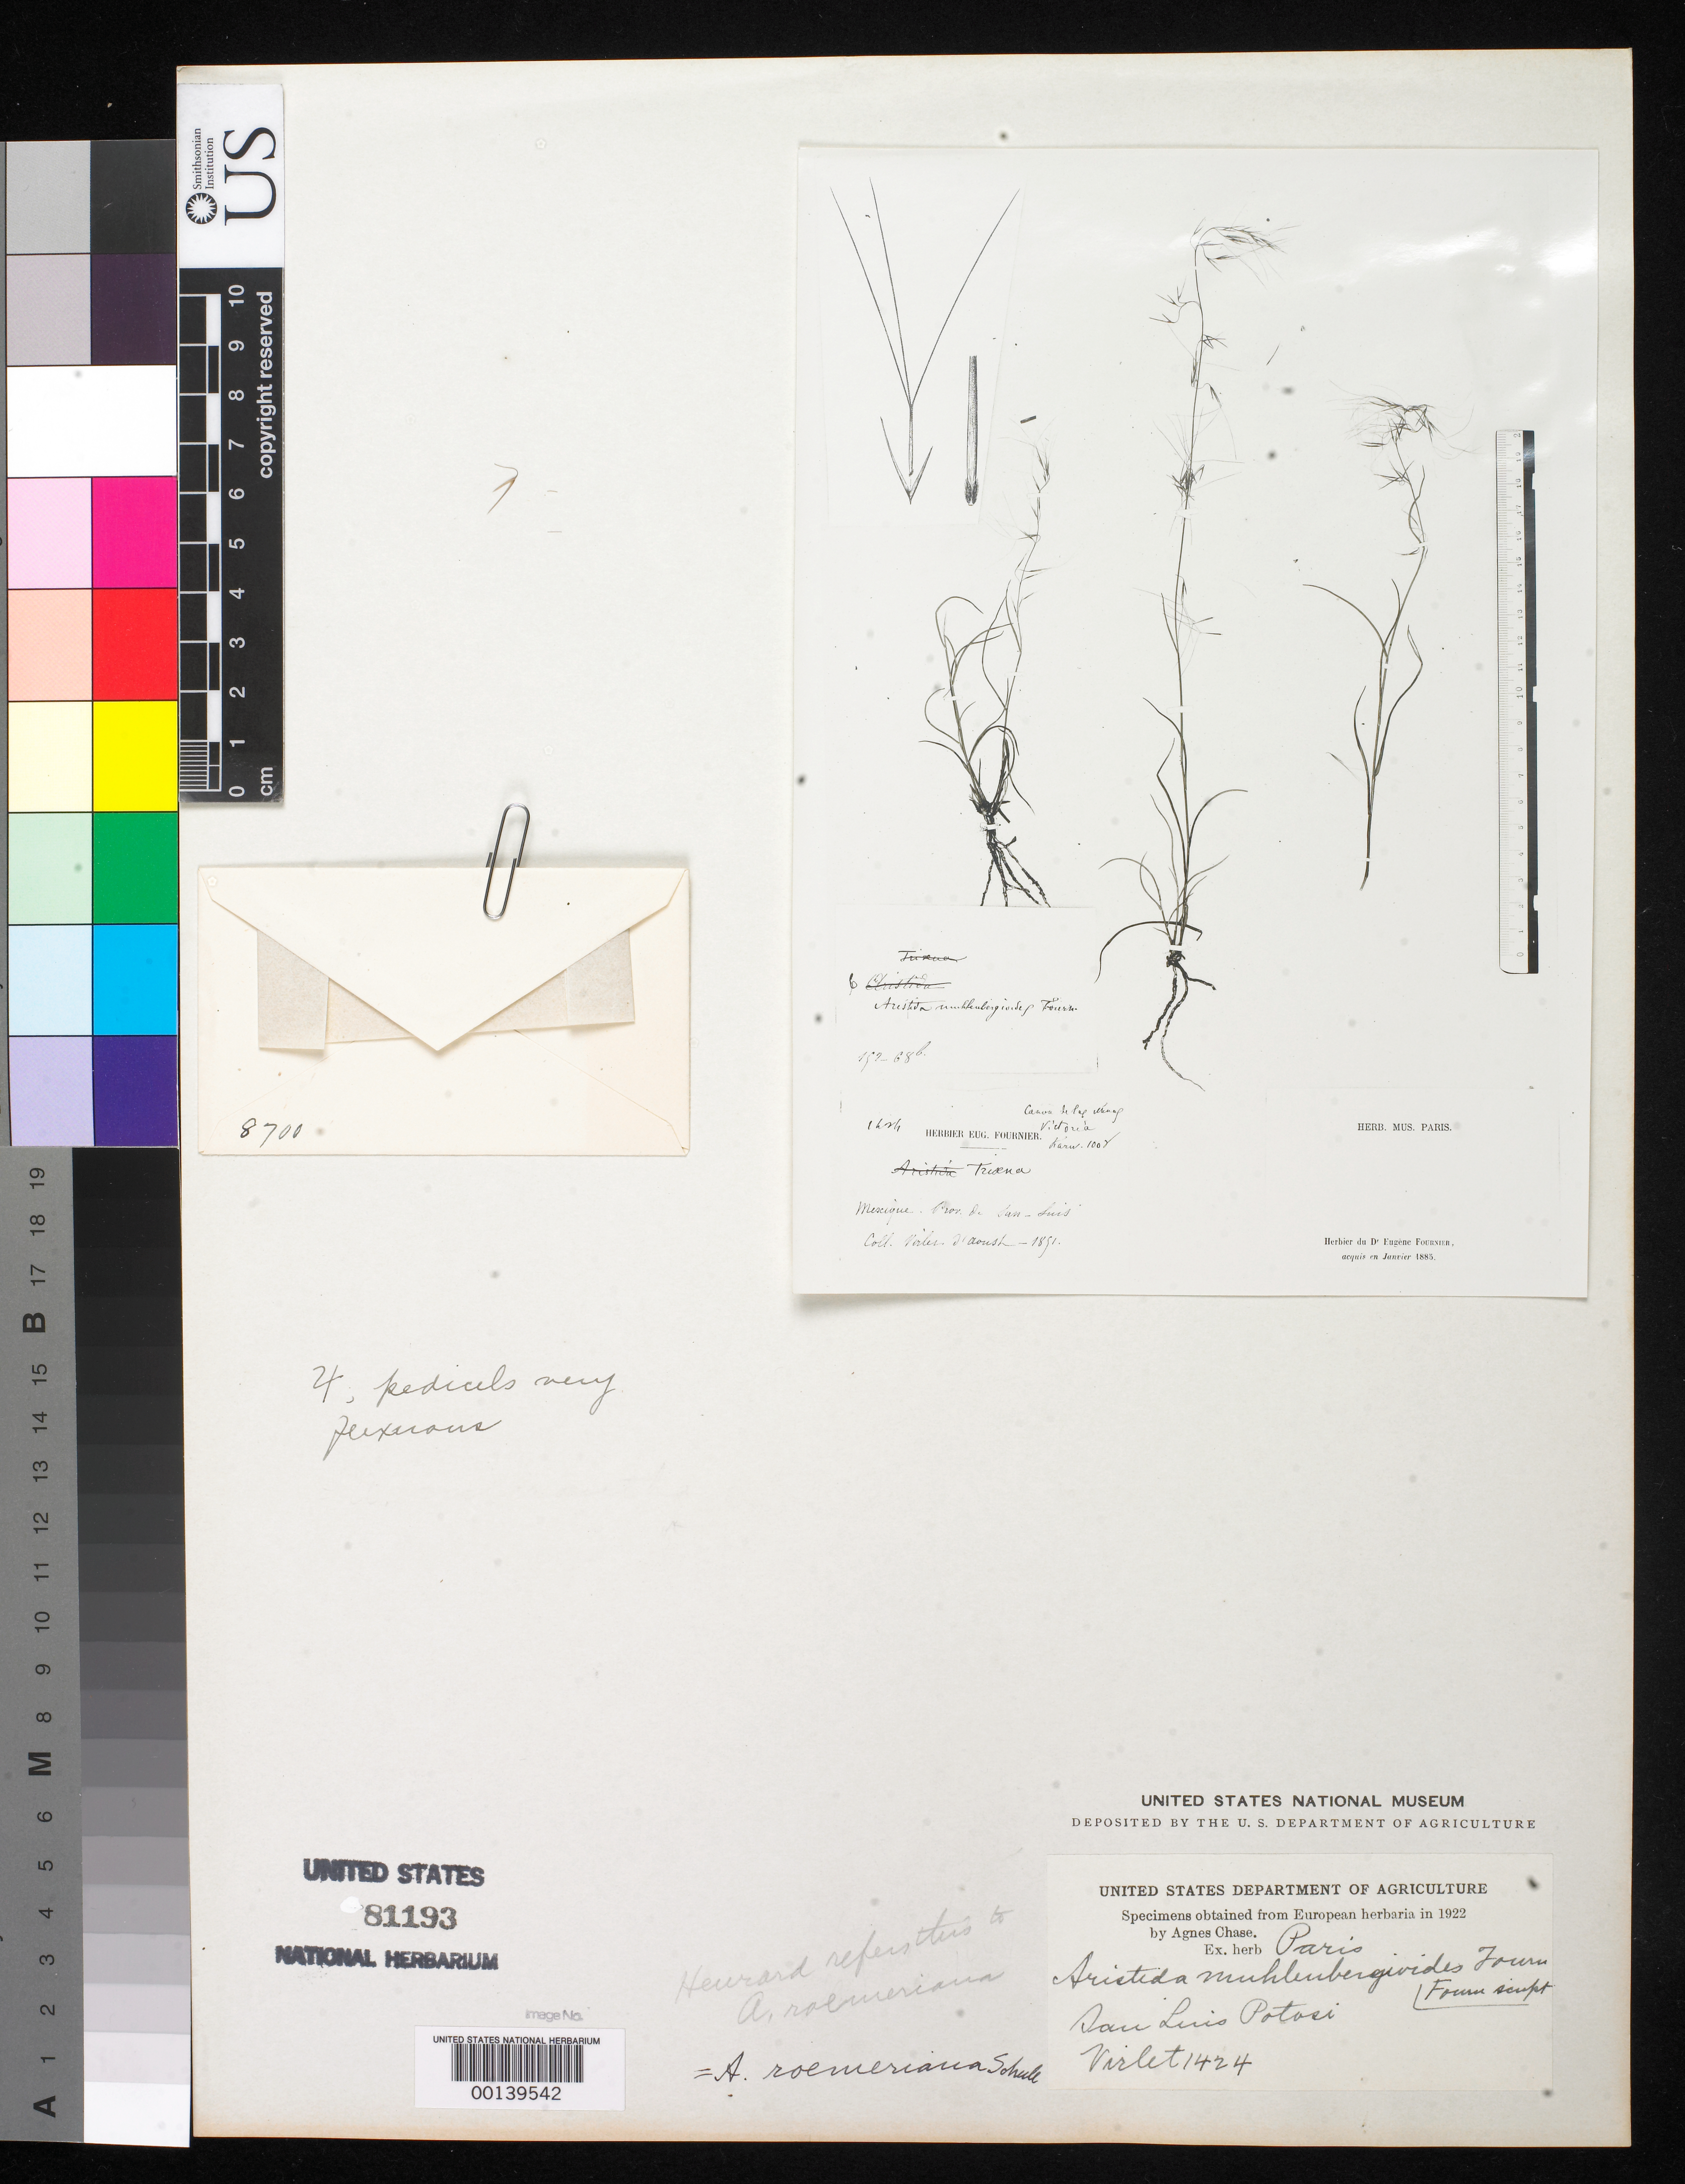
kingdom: Plantae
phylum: Tracheophyta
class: Liliopsida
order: Poales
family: Poaceae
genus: Aristida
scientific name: Aristida muhlenbergioides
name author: E. Fourn.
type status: Type Fragment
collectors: M. Virlet d'Aoust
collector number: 1424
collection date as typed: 1851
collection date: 1851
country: Mexico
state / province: San Luis Potosi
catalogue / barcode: US 81193